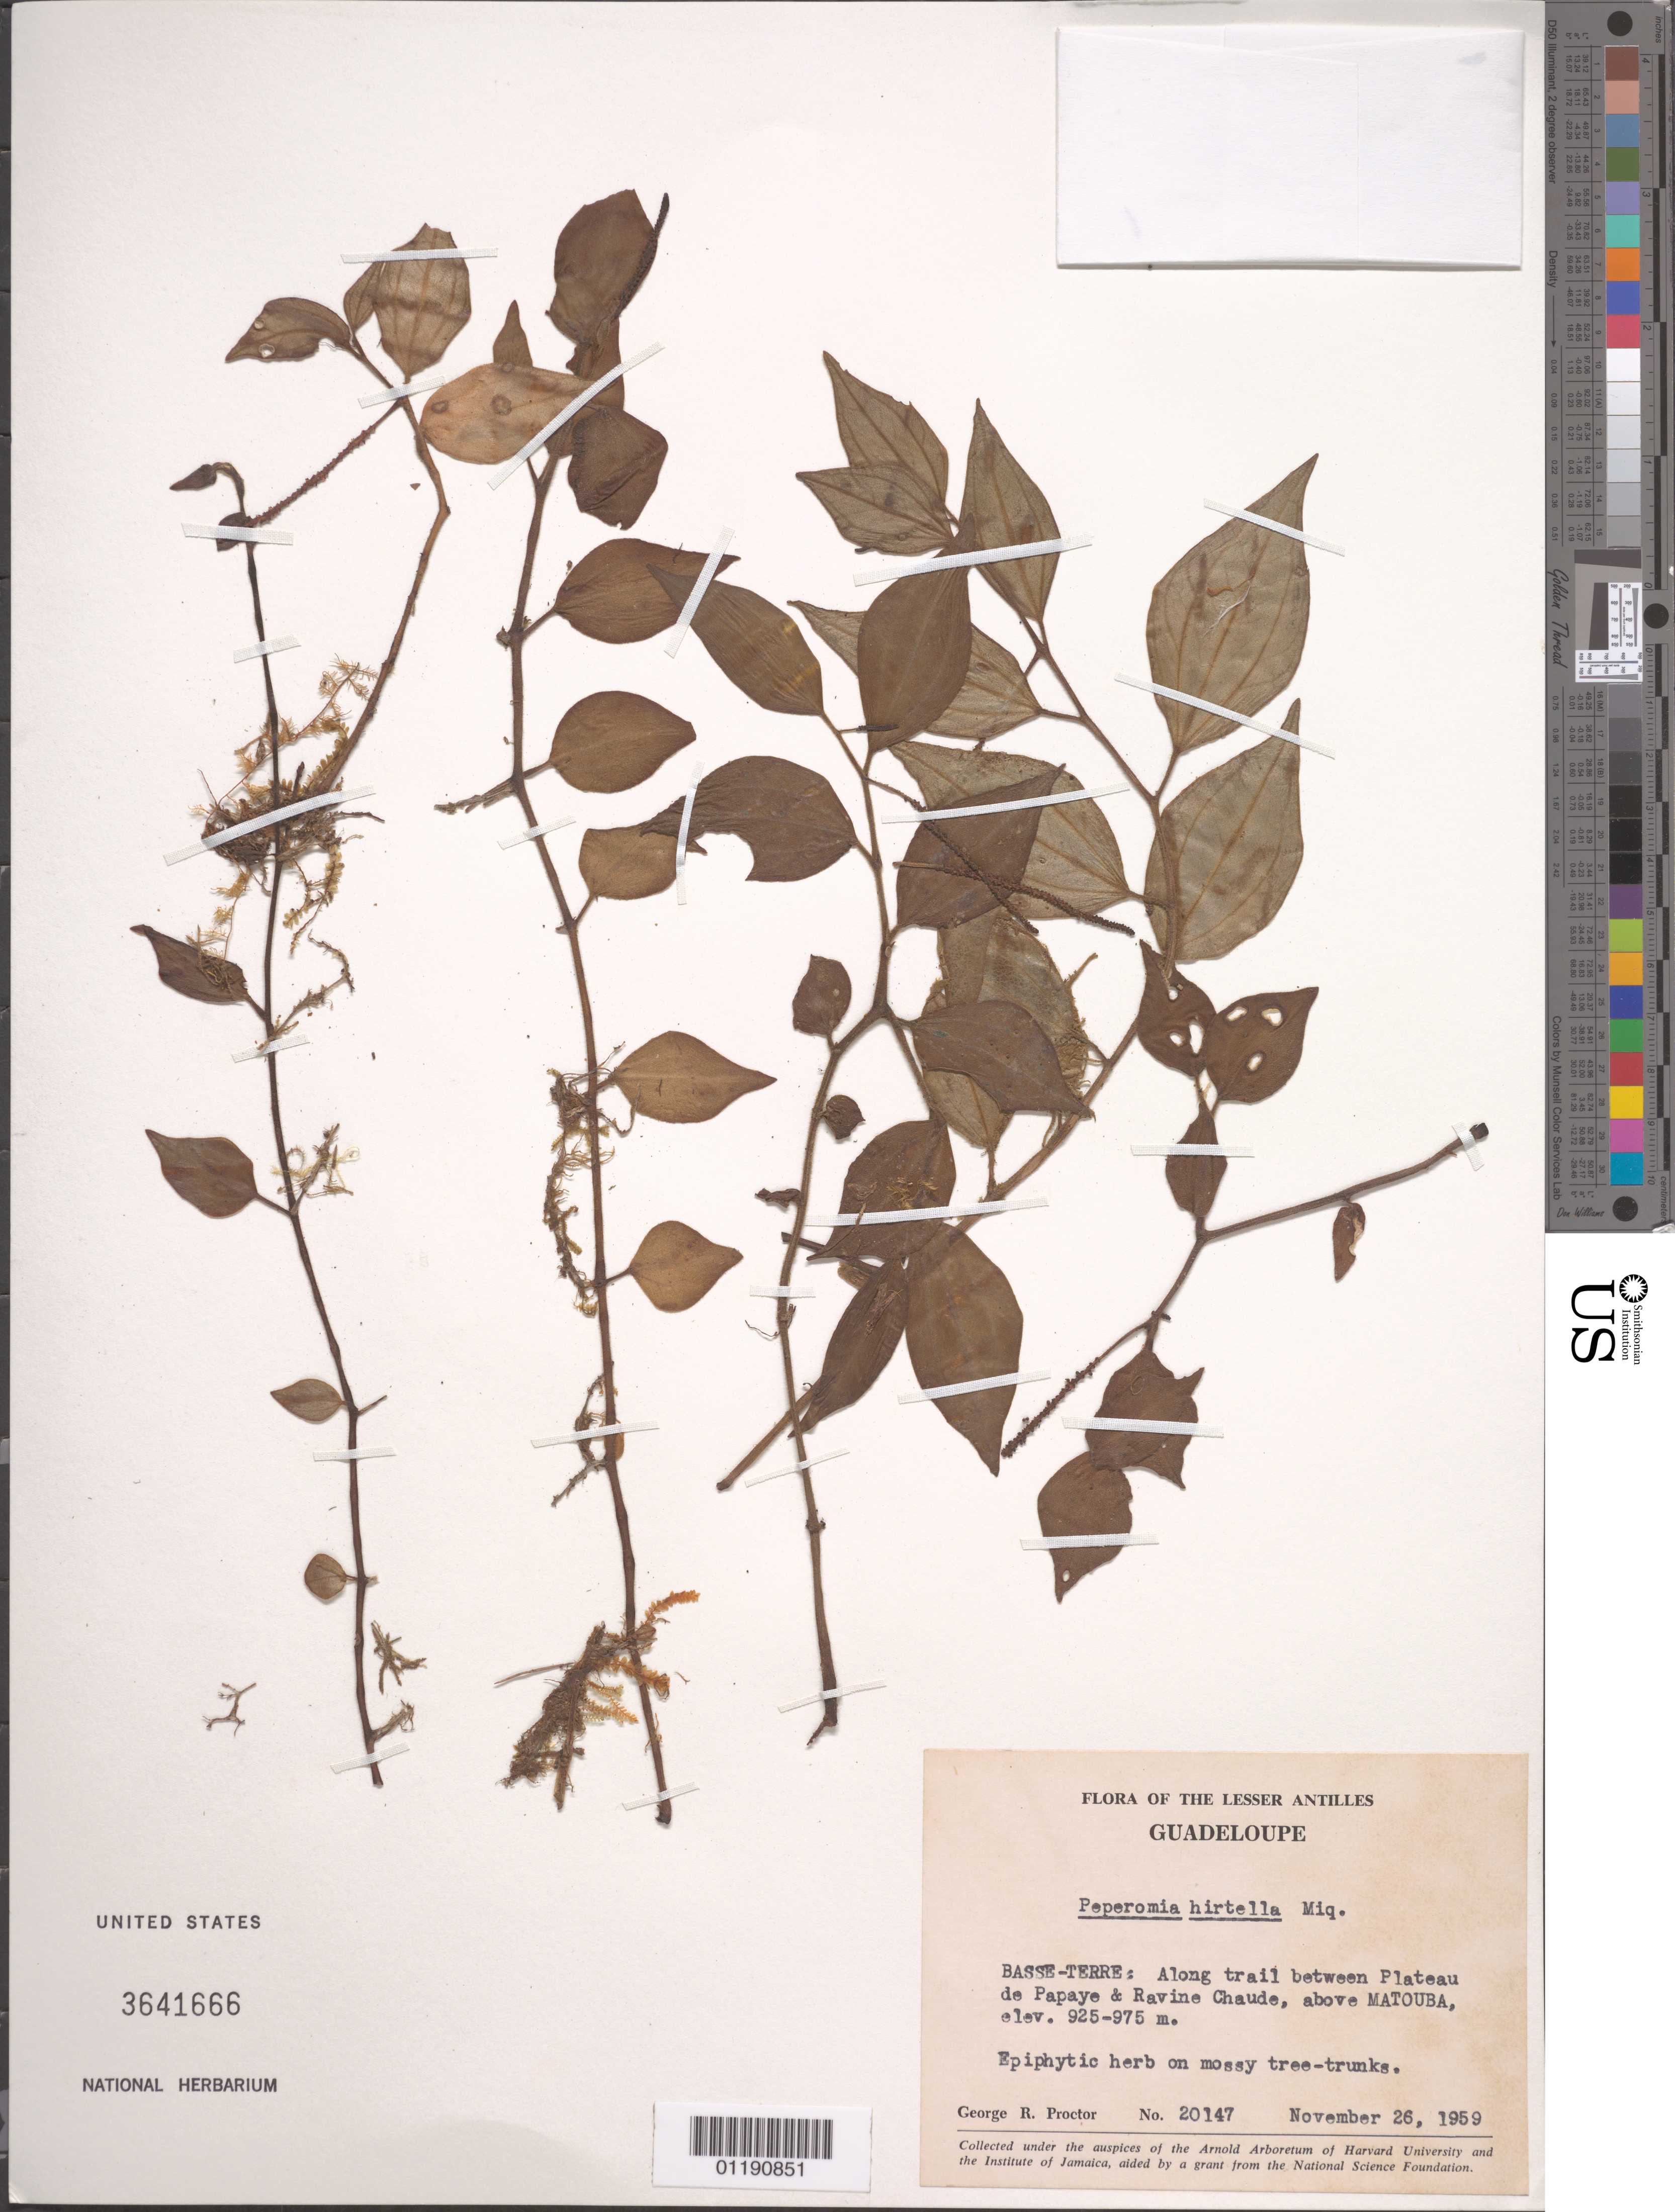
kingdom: Plantae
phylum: Tracheophyta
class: Magnoliopsida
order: Piperales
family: Piperaceae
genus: Peperomia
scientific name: Peperomia hirtella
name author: Miq.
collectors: G. R. Proctor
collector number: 20147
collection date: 1959-11-26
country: Guadeloupe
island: Basse-Terre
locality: Basse-terre. Along trail between Plateau de Papaye and Raving Chaude, above Matouba.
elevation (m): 925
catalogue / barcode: US 3641666